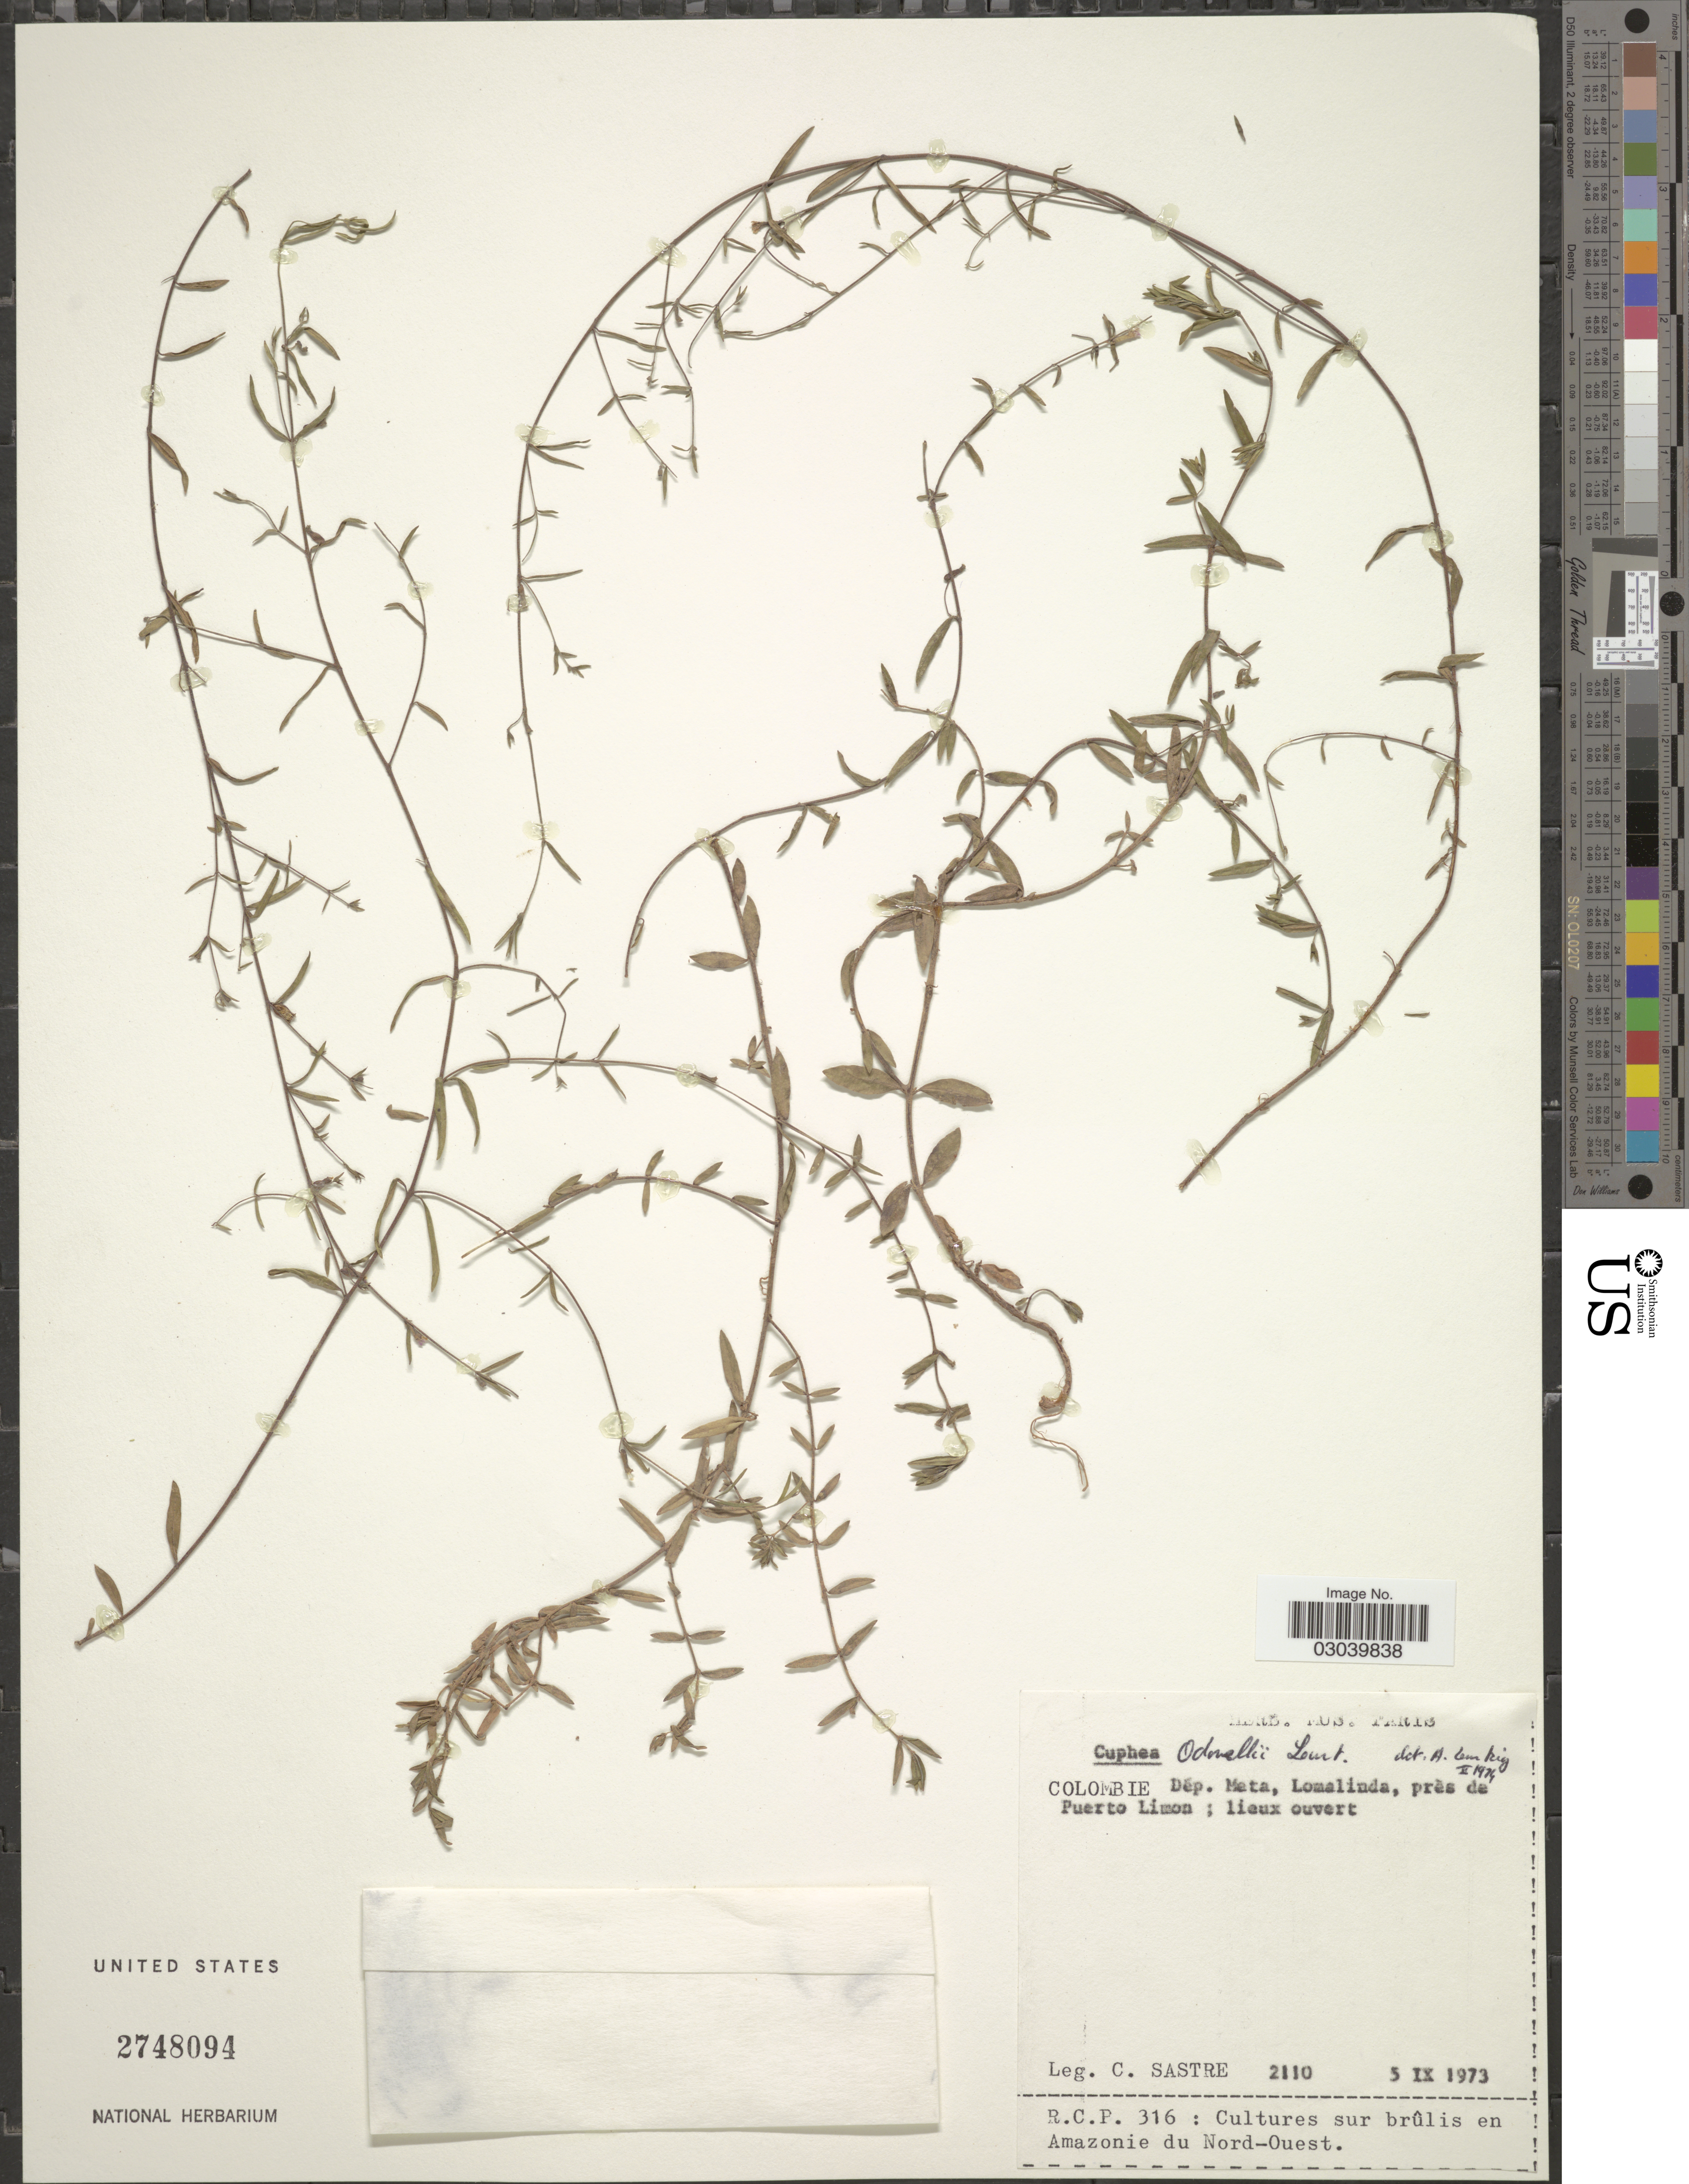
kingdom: Plantae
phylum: Tracheophyta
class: Magnoliopsida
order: Myrtales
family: Lythraceae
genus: Cuphea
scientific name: Cuphea odonellii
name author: Lourteig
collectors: C. Sastre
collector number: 2110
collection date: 1973-09-05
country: Colombia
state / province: Meta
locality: Dép. Meta, Lomalinda, près de Puerto Limon.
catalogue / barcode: US 2748094